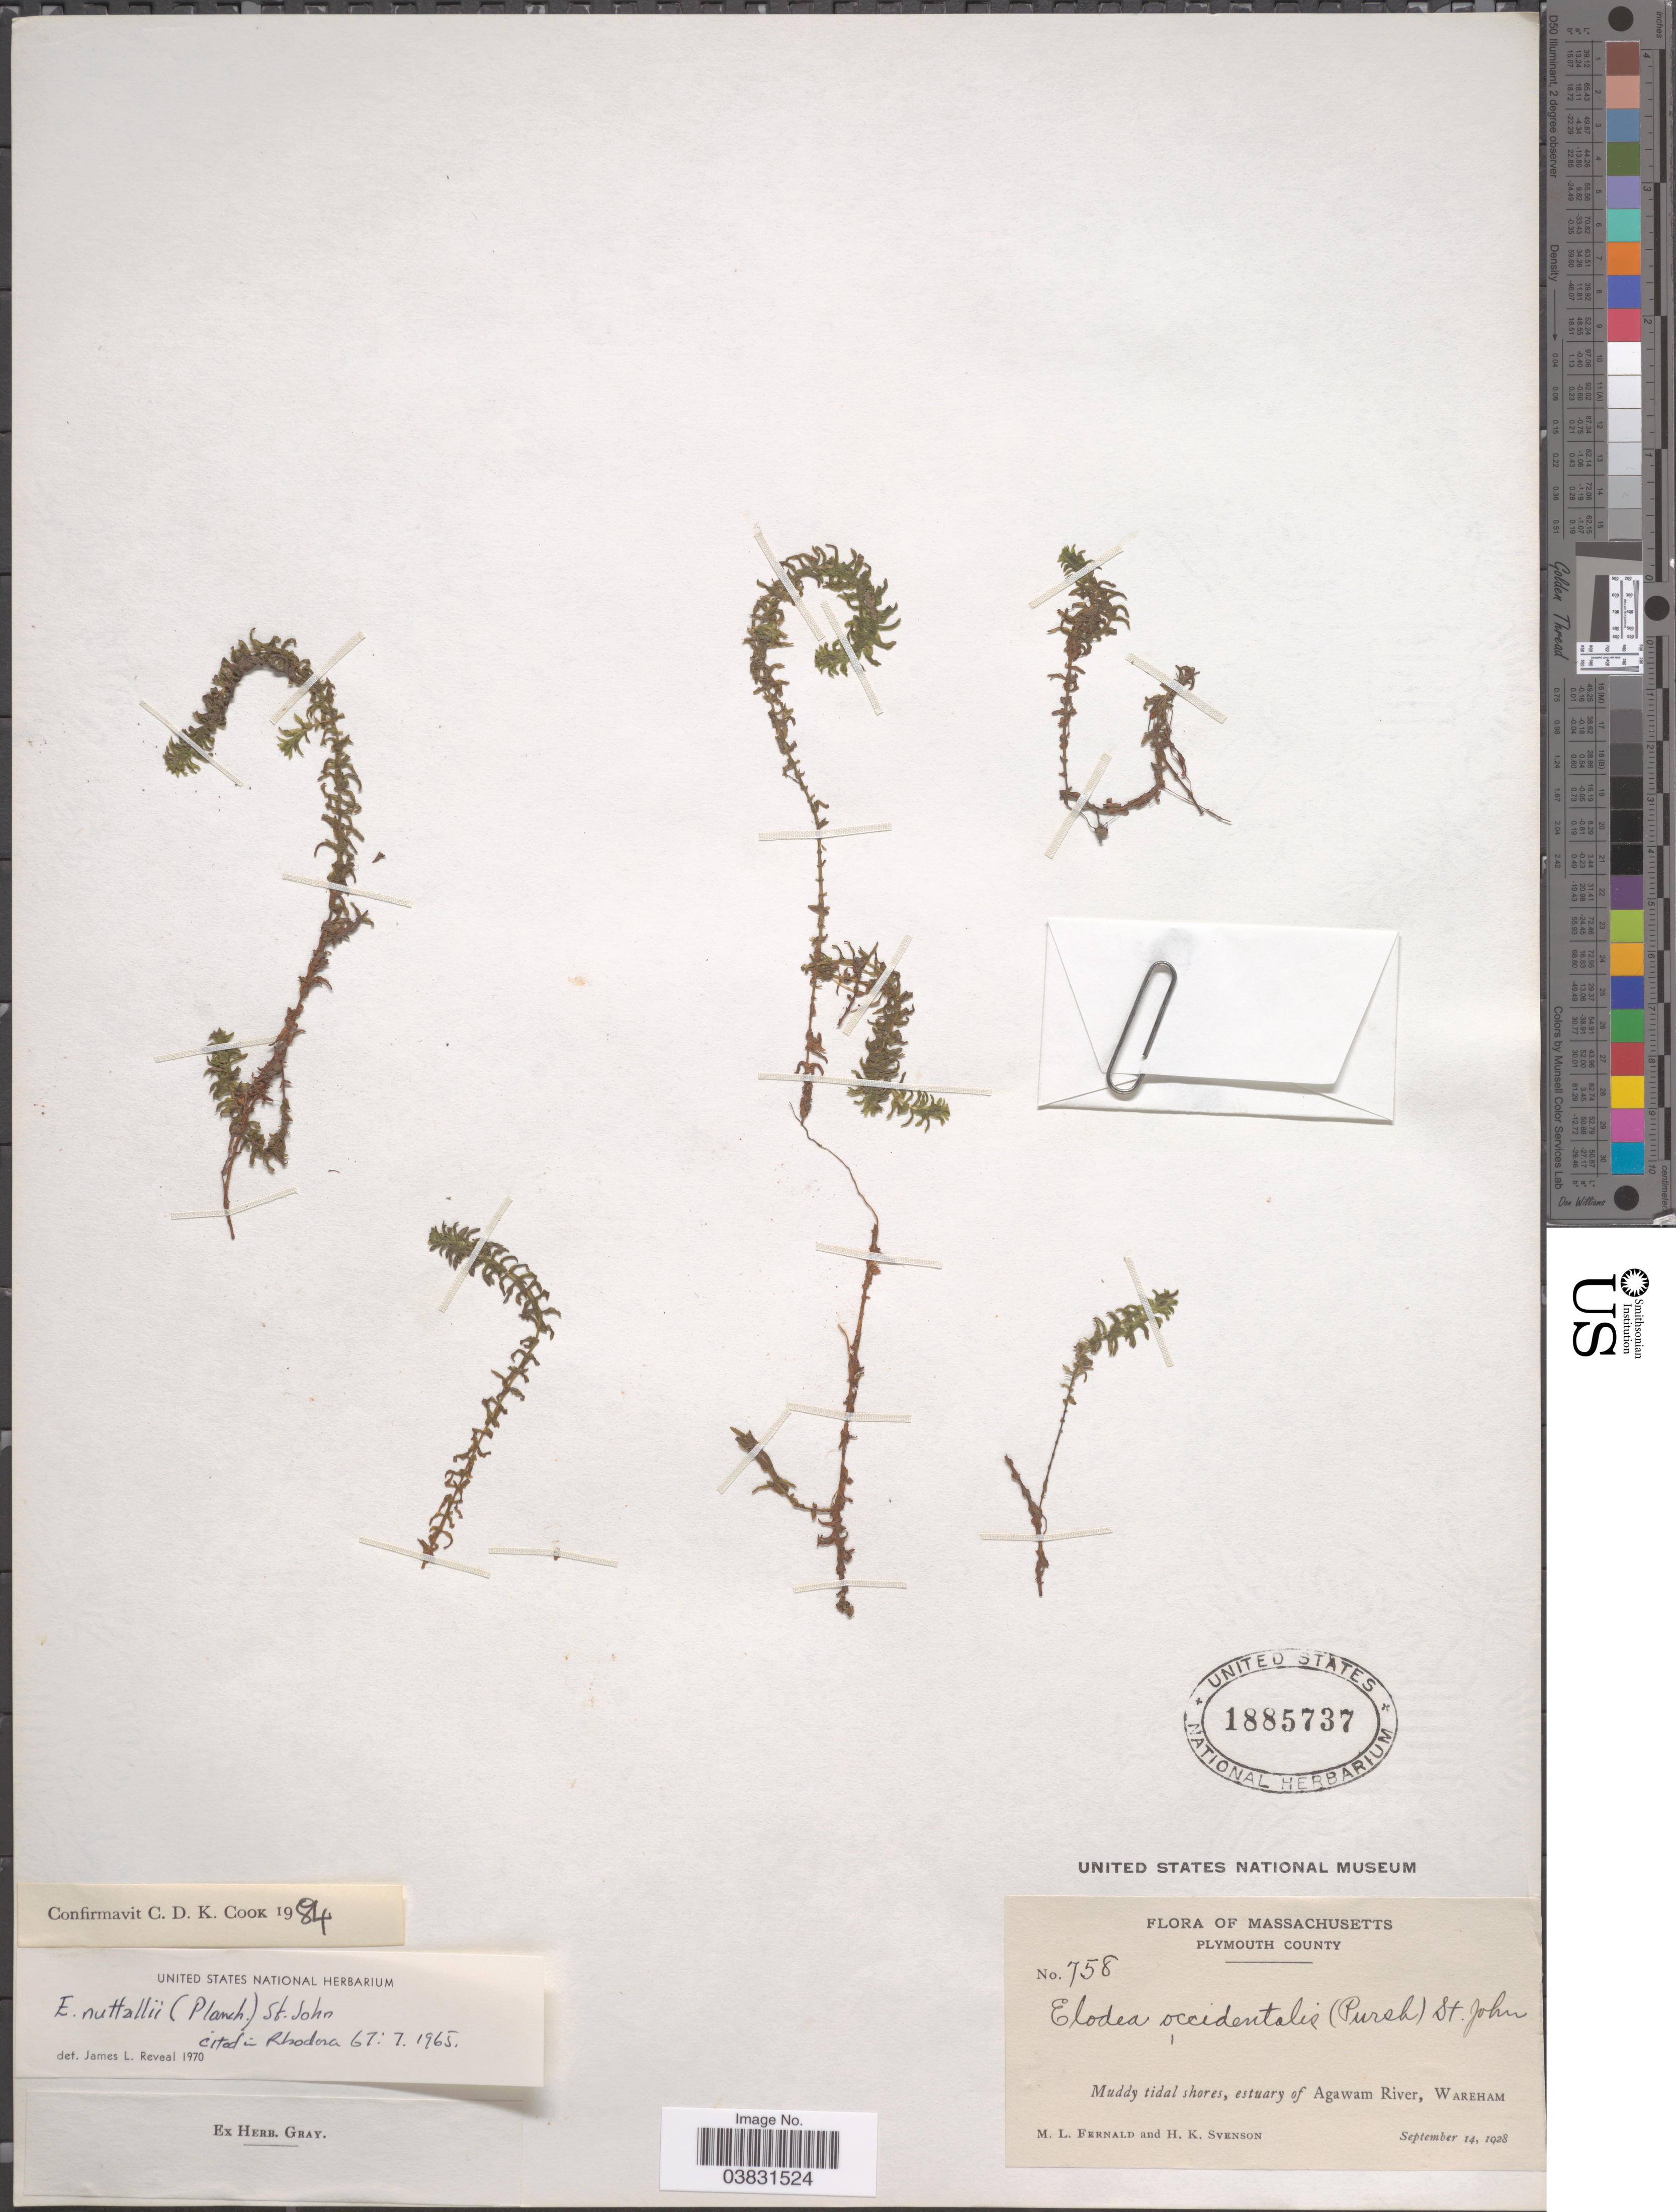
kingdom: Plantae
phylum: Tracheophyta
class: Liliopsida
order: Alismatales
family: Hydrocharitaceae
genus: Elodea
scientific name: Elodea nuttallii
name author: (Planch.) H. St. John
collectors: M. L. Fernald & H. K. Svenson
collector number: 758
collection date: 1928-09-14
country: United States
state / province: Massachusetts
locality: Plymouth County. Muddy tidal shores, estuary of Agawam River, Wareham.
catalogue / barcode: US 1885737